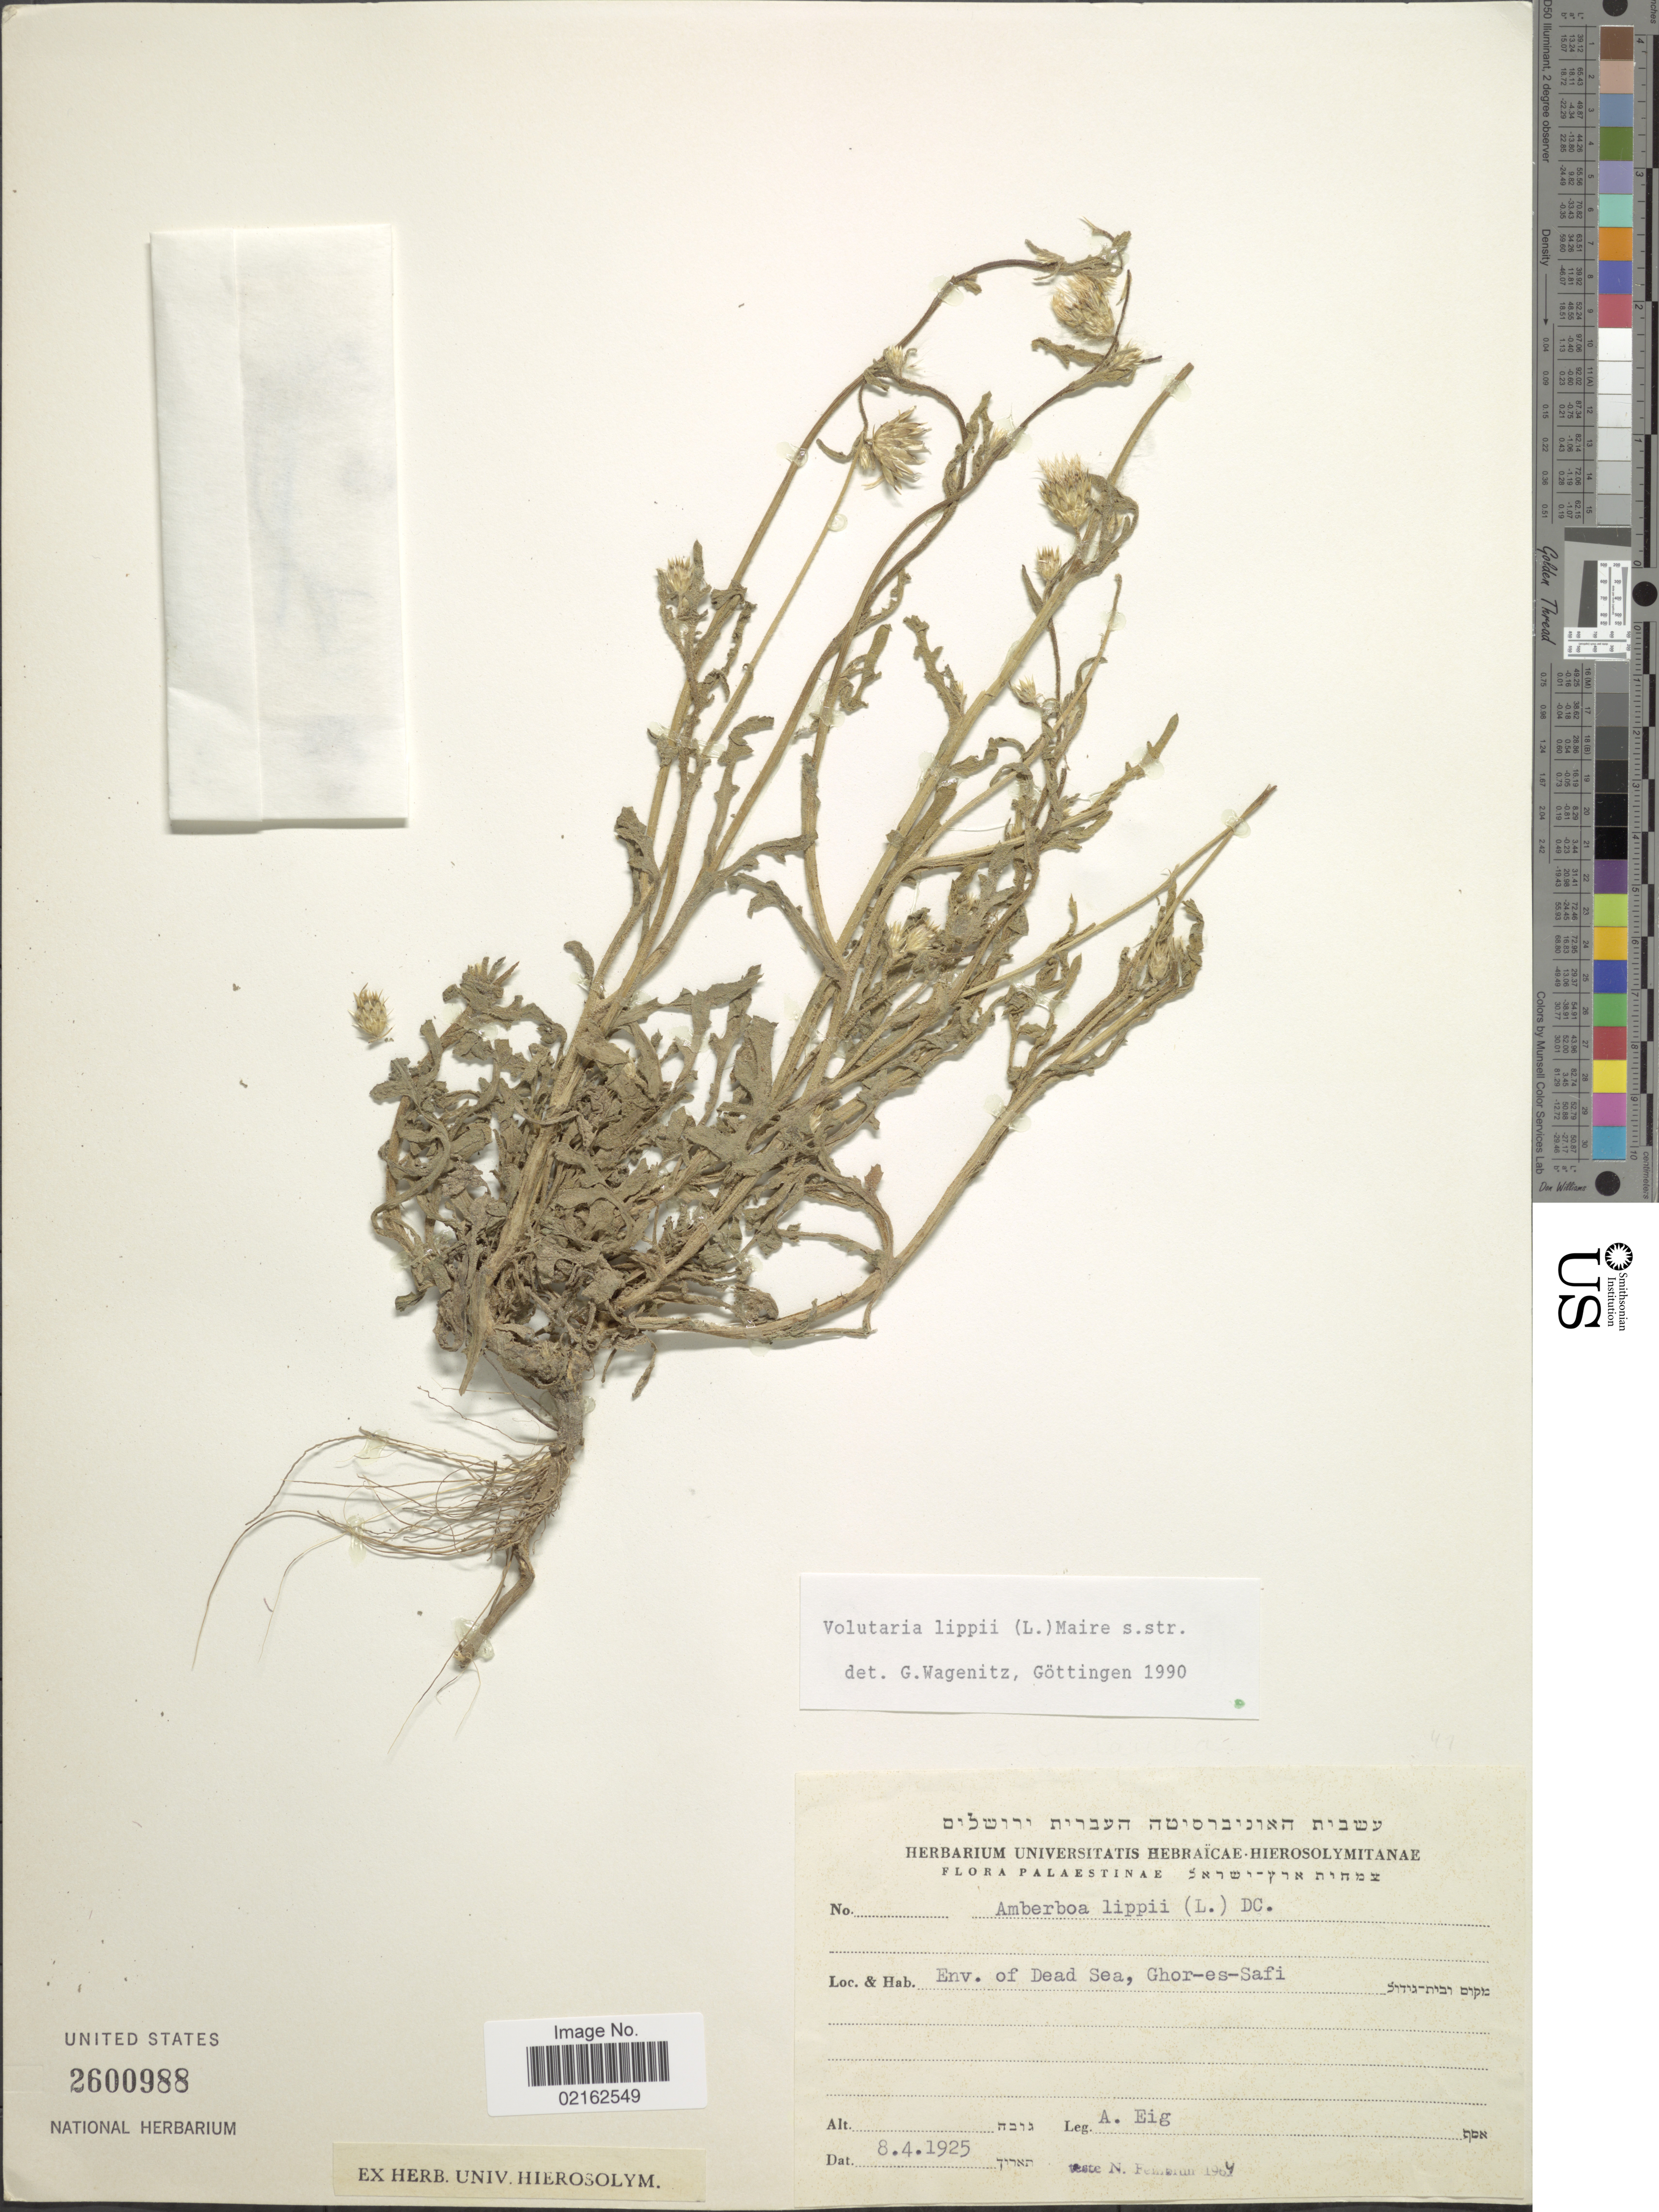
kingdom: Plantae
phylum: Tracheophyta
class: Magnoliopsida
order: Asterales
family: Asteraceae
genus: Volutaria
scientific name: Volutaria lippii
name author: (L.) DC.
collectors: A. Eig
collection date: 1925-04-08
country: Israel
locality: Palaestinae, Env. of Dead Sea, Ghor-es-Safi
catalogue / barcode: US 2600988